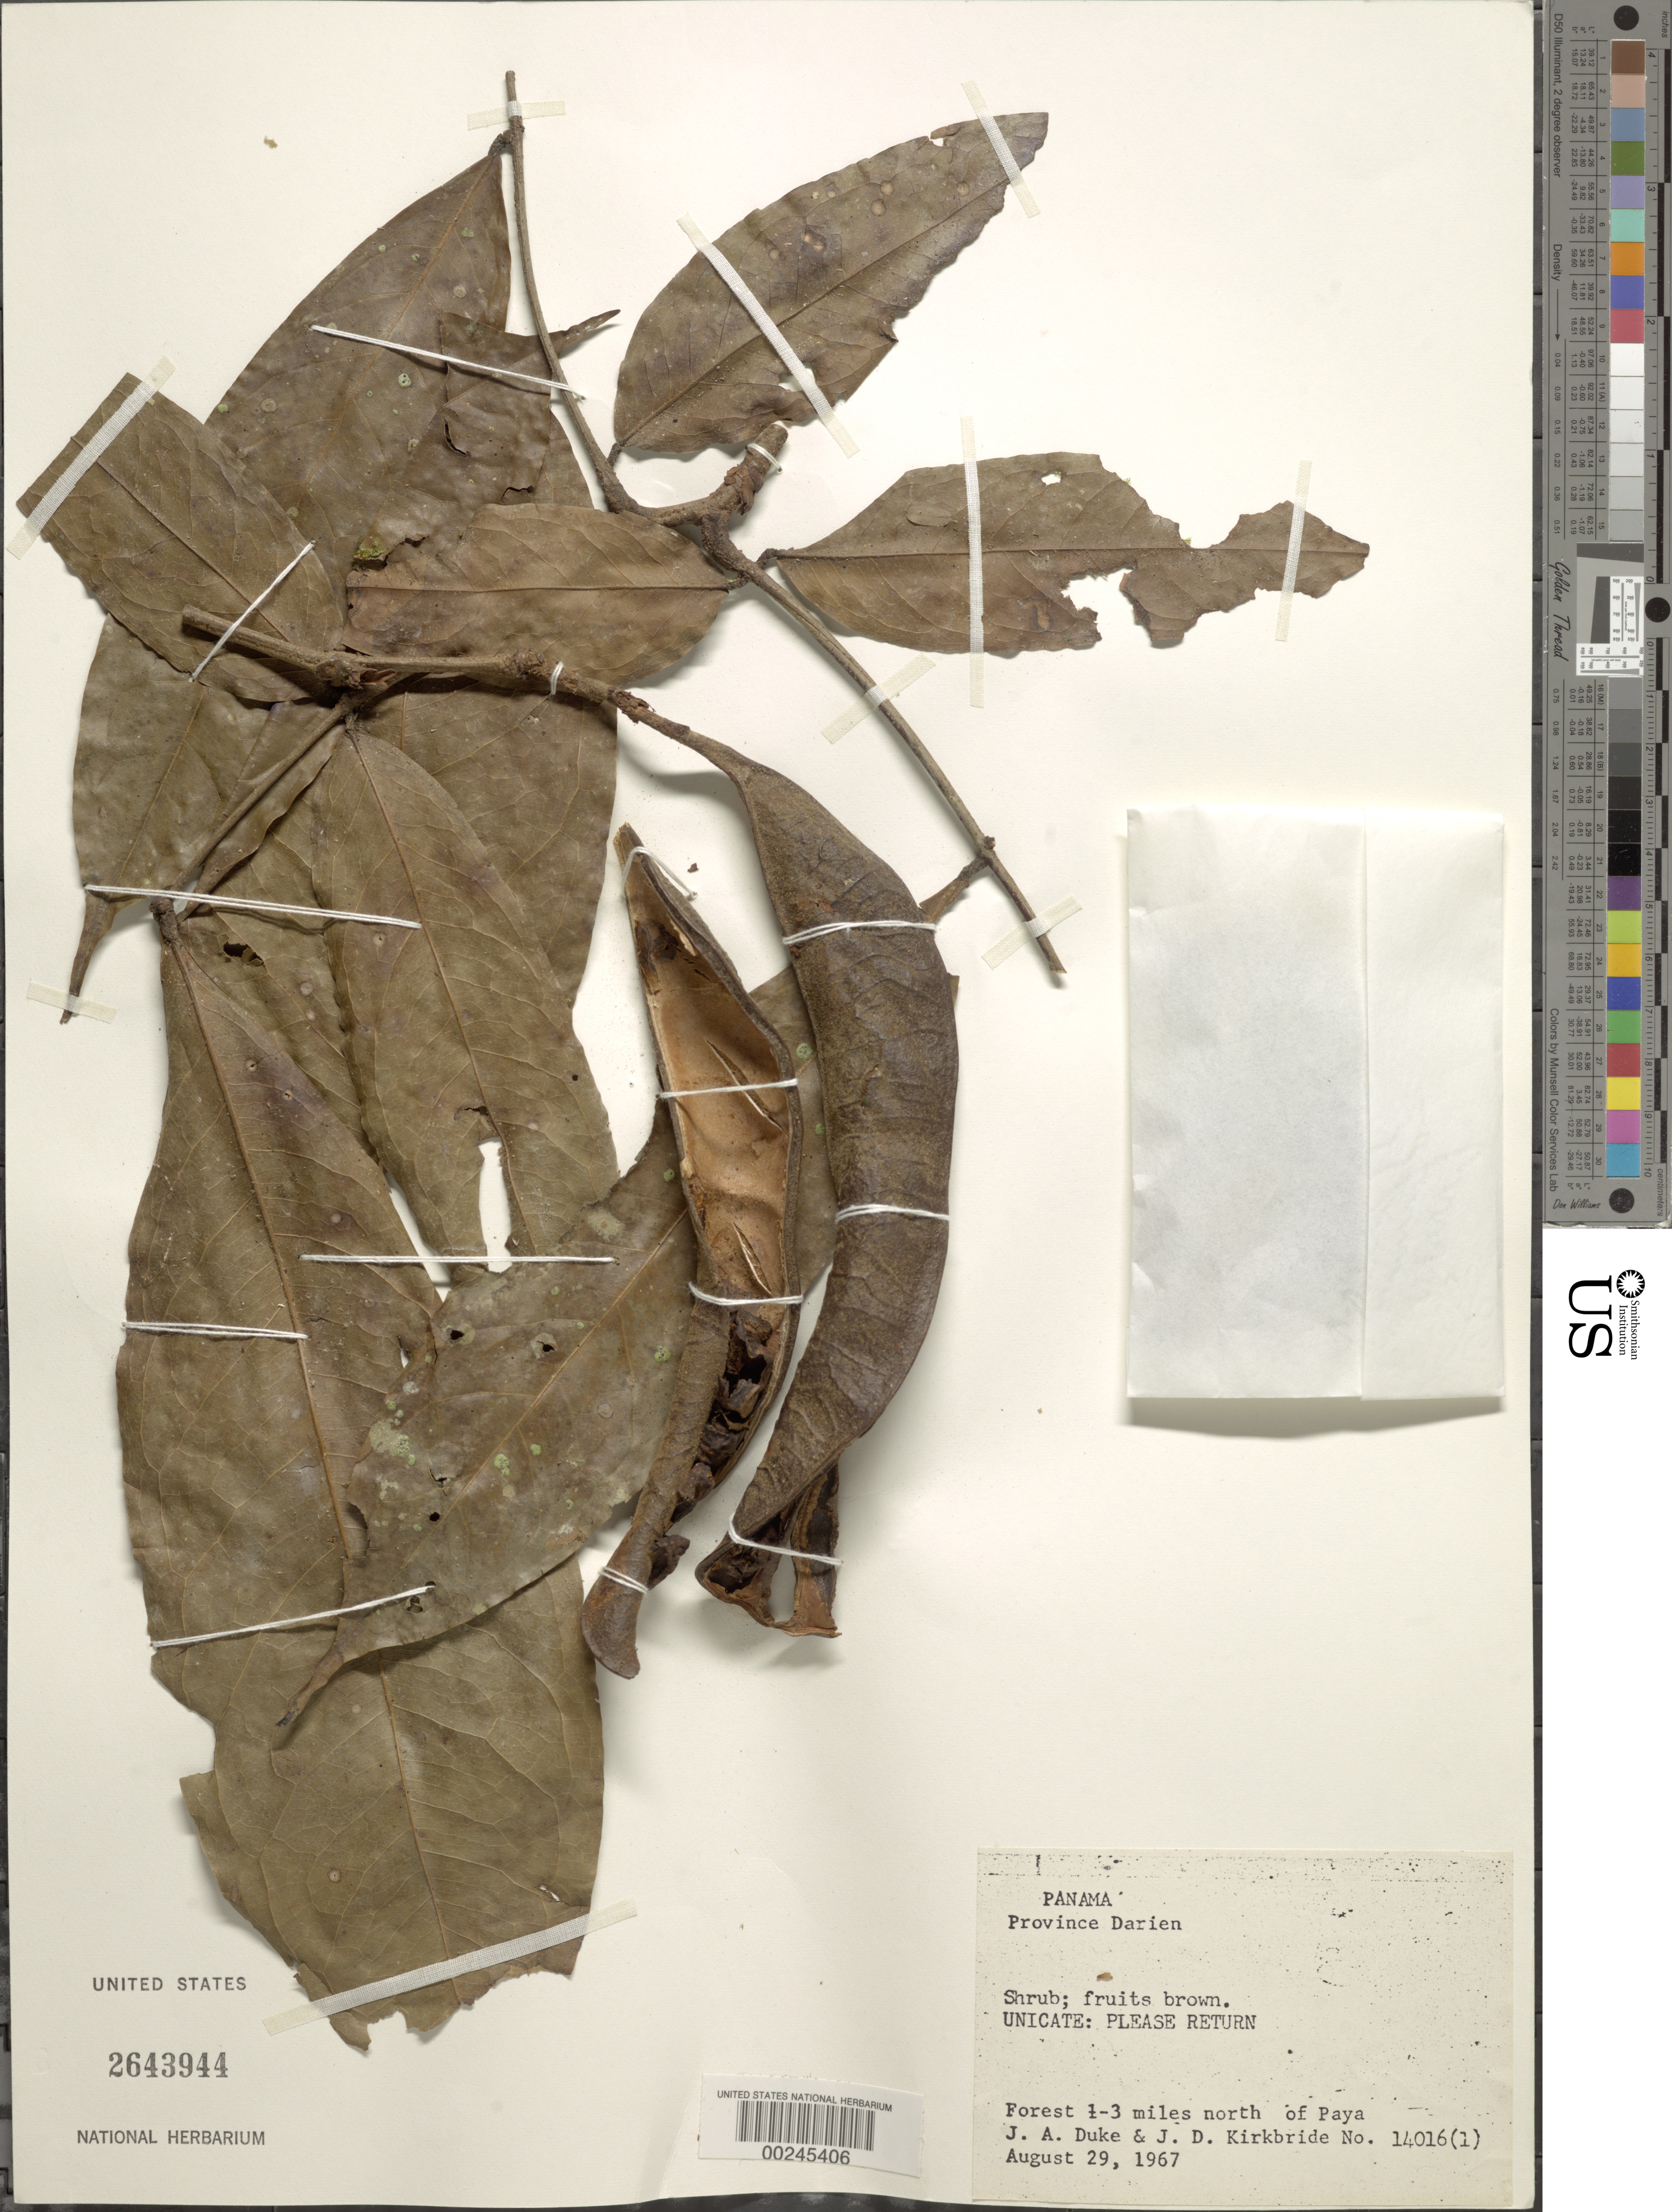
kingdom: Plantae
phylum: Tracheophyta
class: Magnoliopsida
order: Fabales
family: Fabaceae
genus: Brownea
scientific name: Brownea sp.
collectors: J. A. Duke & J. H. Kirkbride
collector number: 14016(1)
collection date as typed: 29 Aug 1967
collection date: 1967-08-29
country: Panama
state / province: Darién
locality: Forest 1-3 mi N of Paya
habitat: Forest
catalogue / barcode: US 2643944